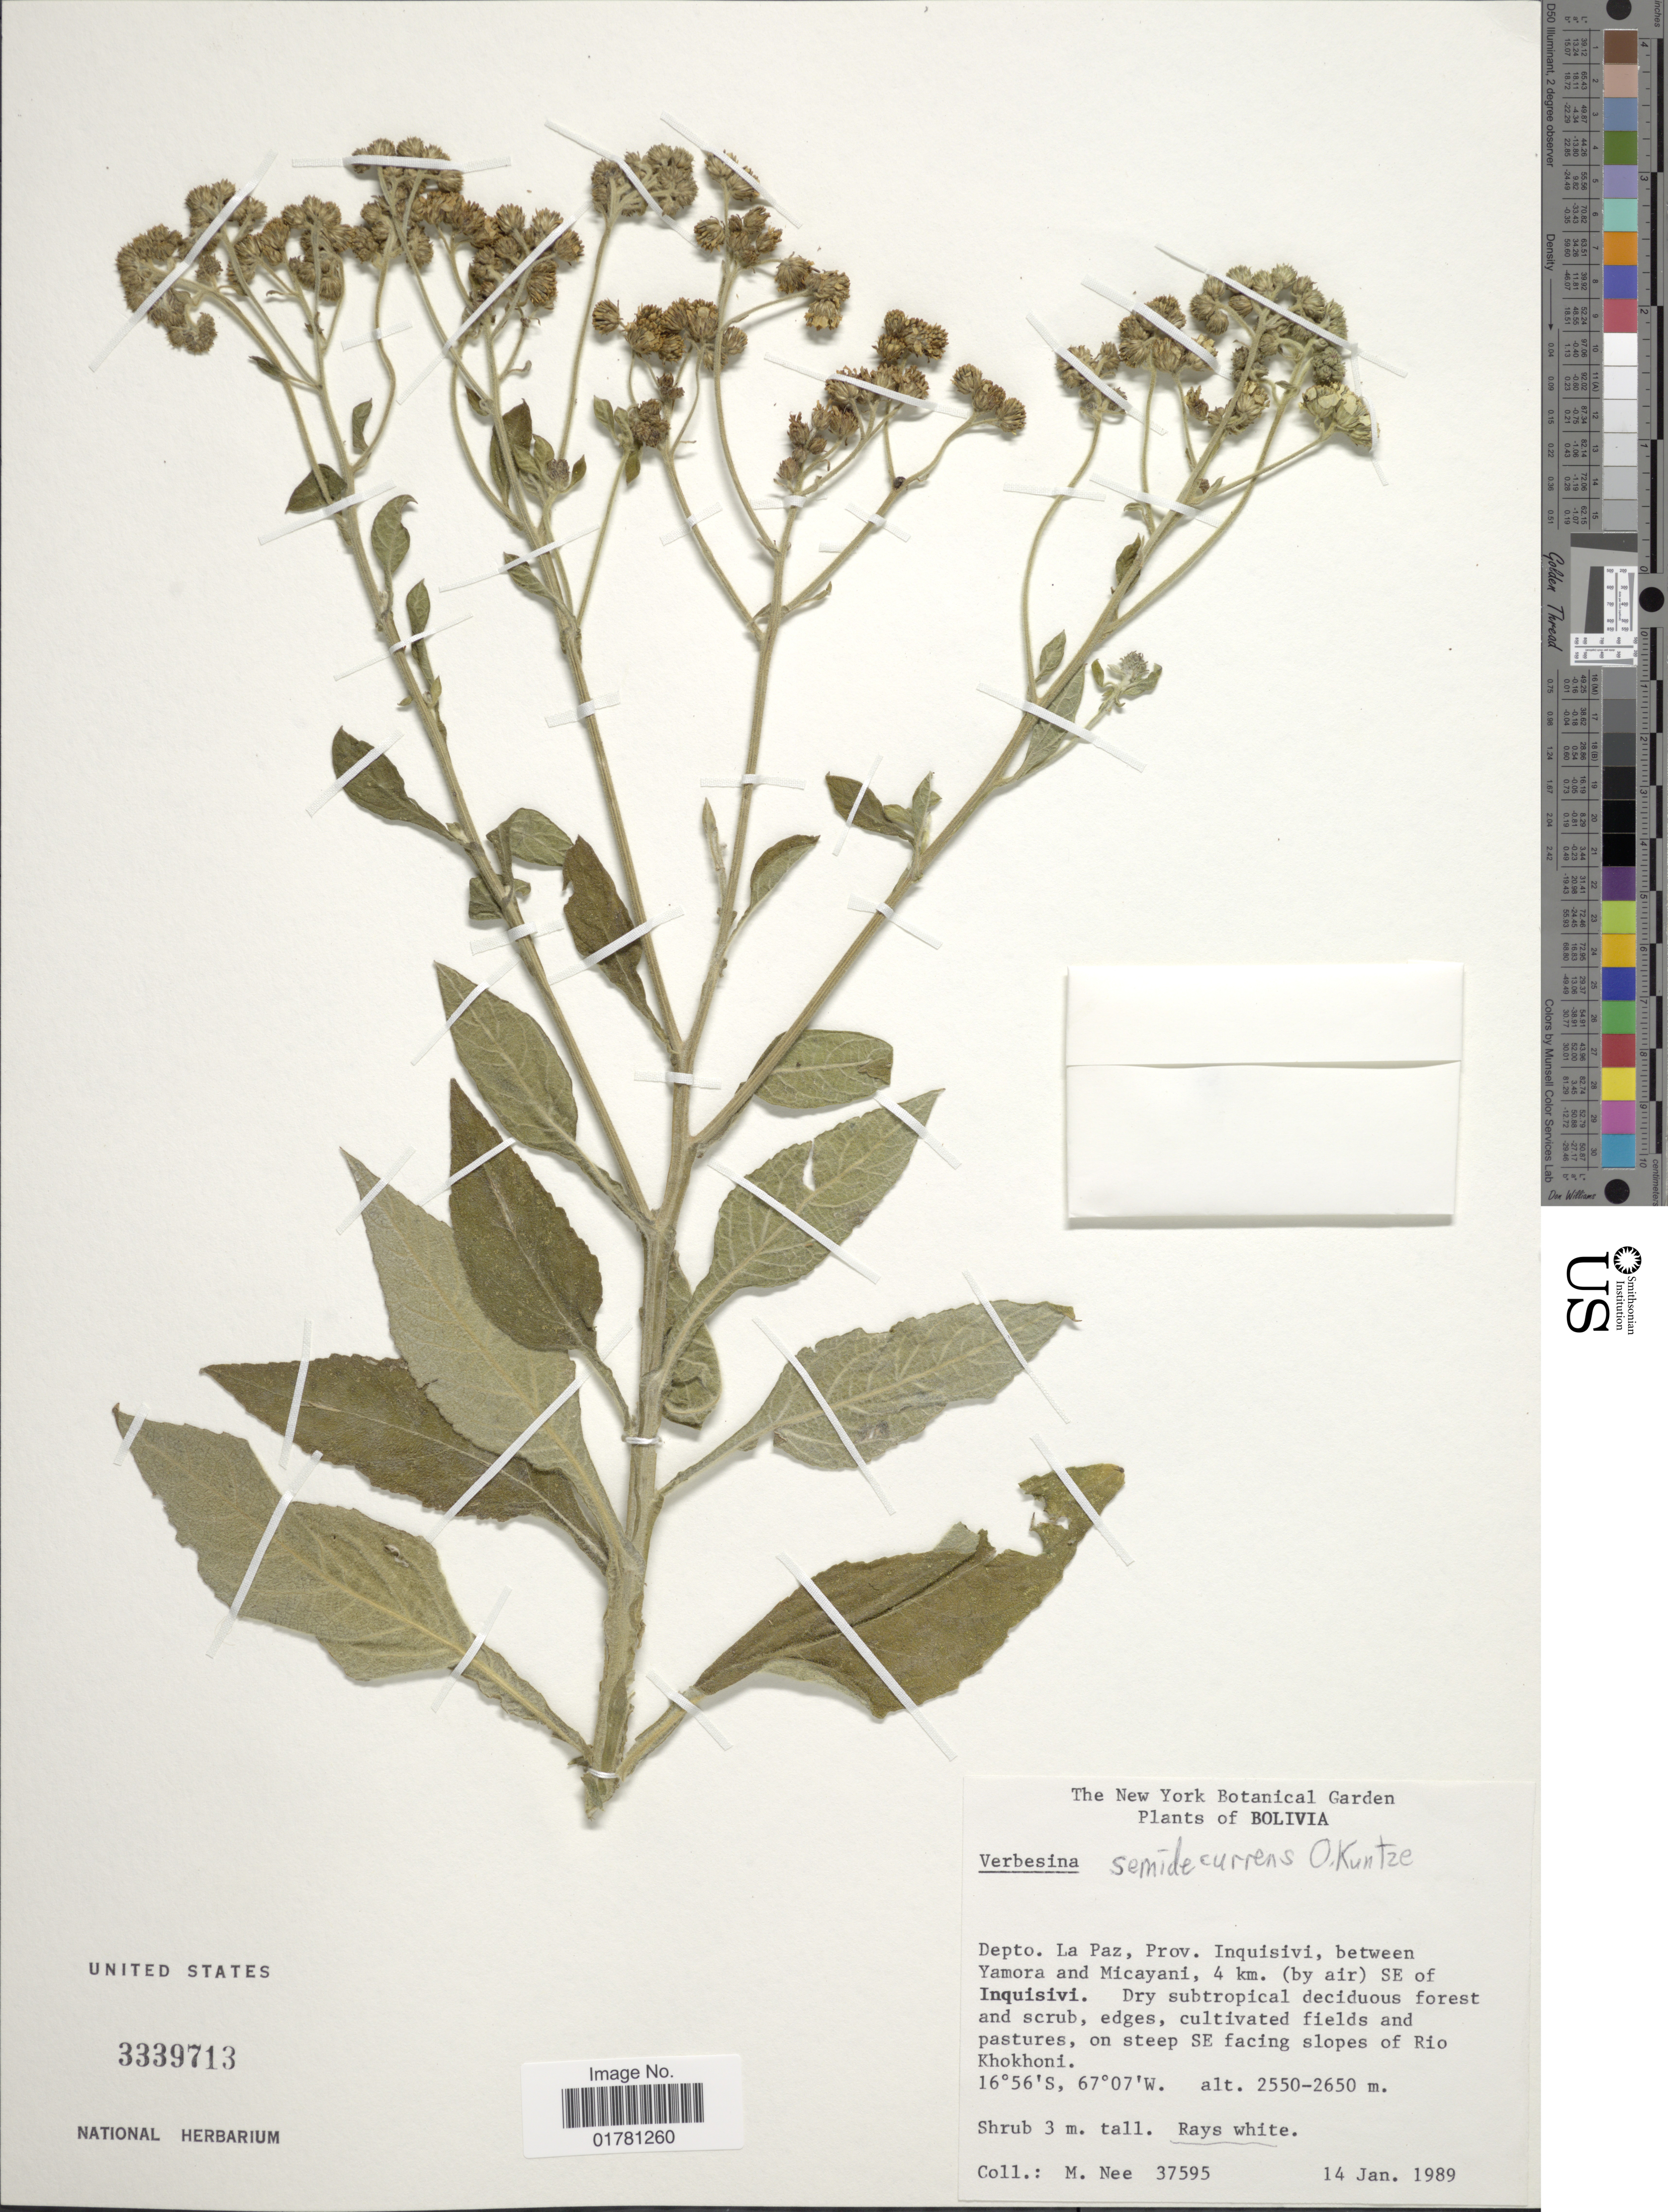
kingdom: Plantae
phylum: Tracheophyta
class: Magnoliopsida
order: Asterales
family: Asteraceae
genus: Verbesina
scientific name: Verbesina semidecurrens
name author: Kuntze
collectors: M. Nee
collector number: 37595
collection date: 1989-01-14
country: Bolivia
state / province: La Paz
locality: Depto La Paz, prov. Inquisivi, between Yamora and Micayani, 4 km (by air) SE of Inquisivi, on steep SE facing slopes of Rio Khokhoni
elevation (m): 2550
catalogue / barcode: US 3339713